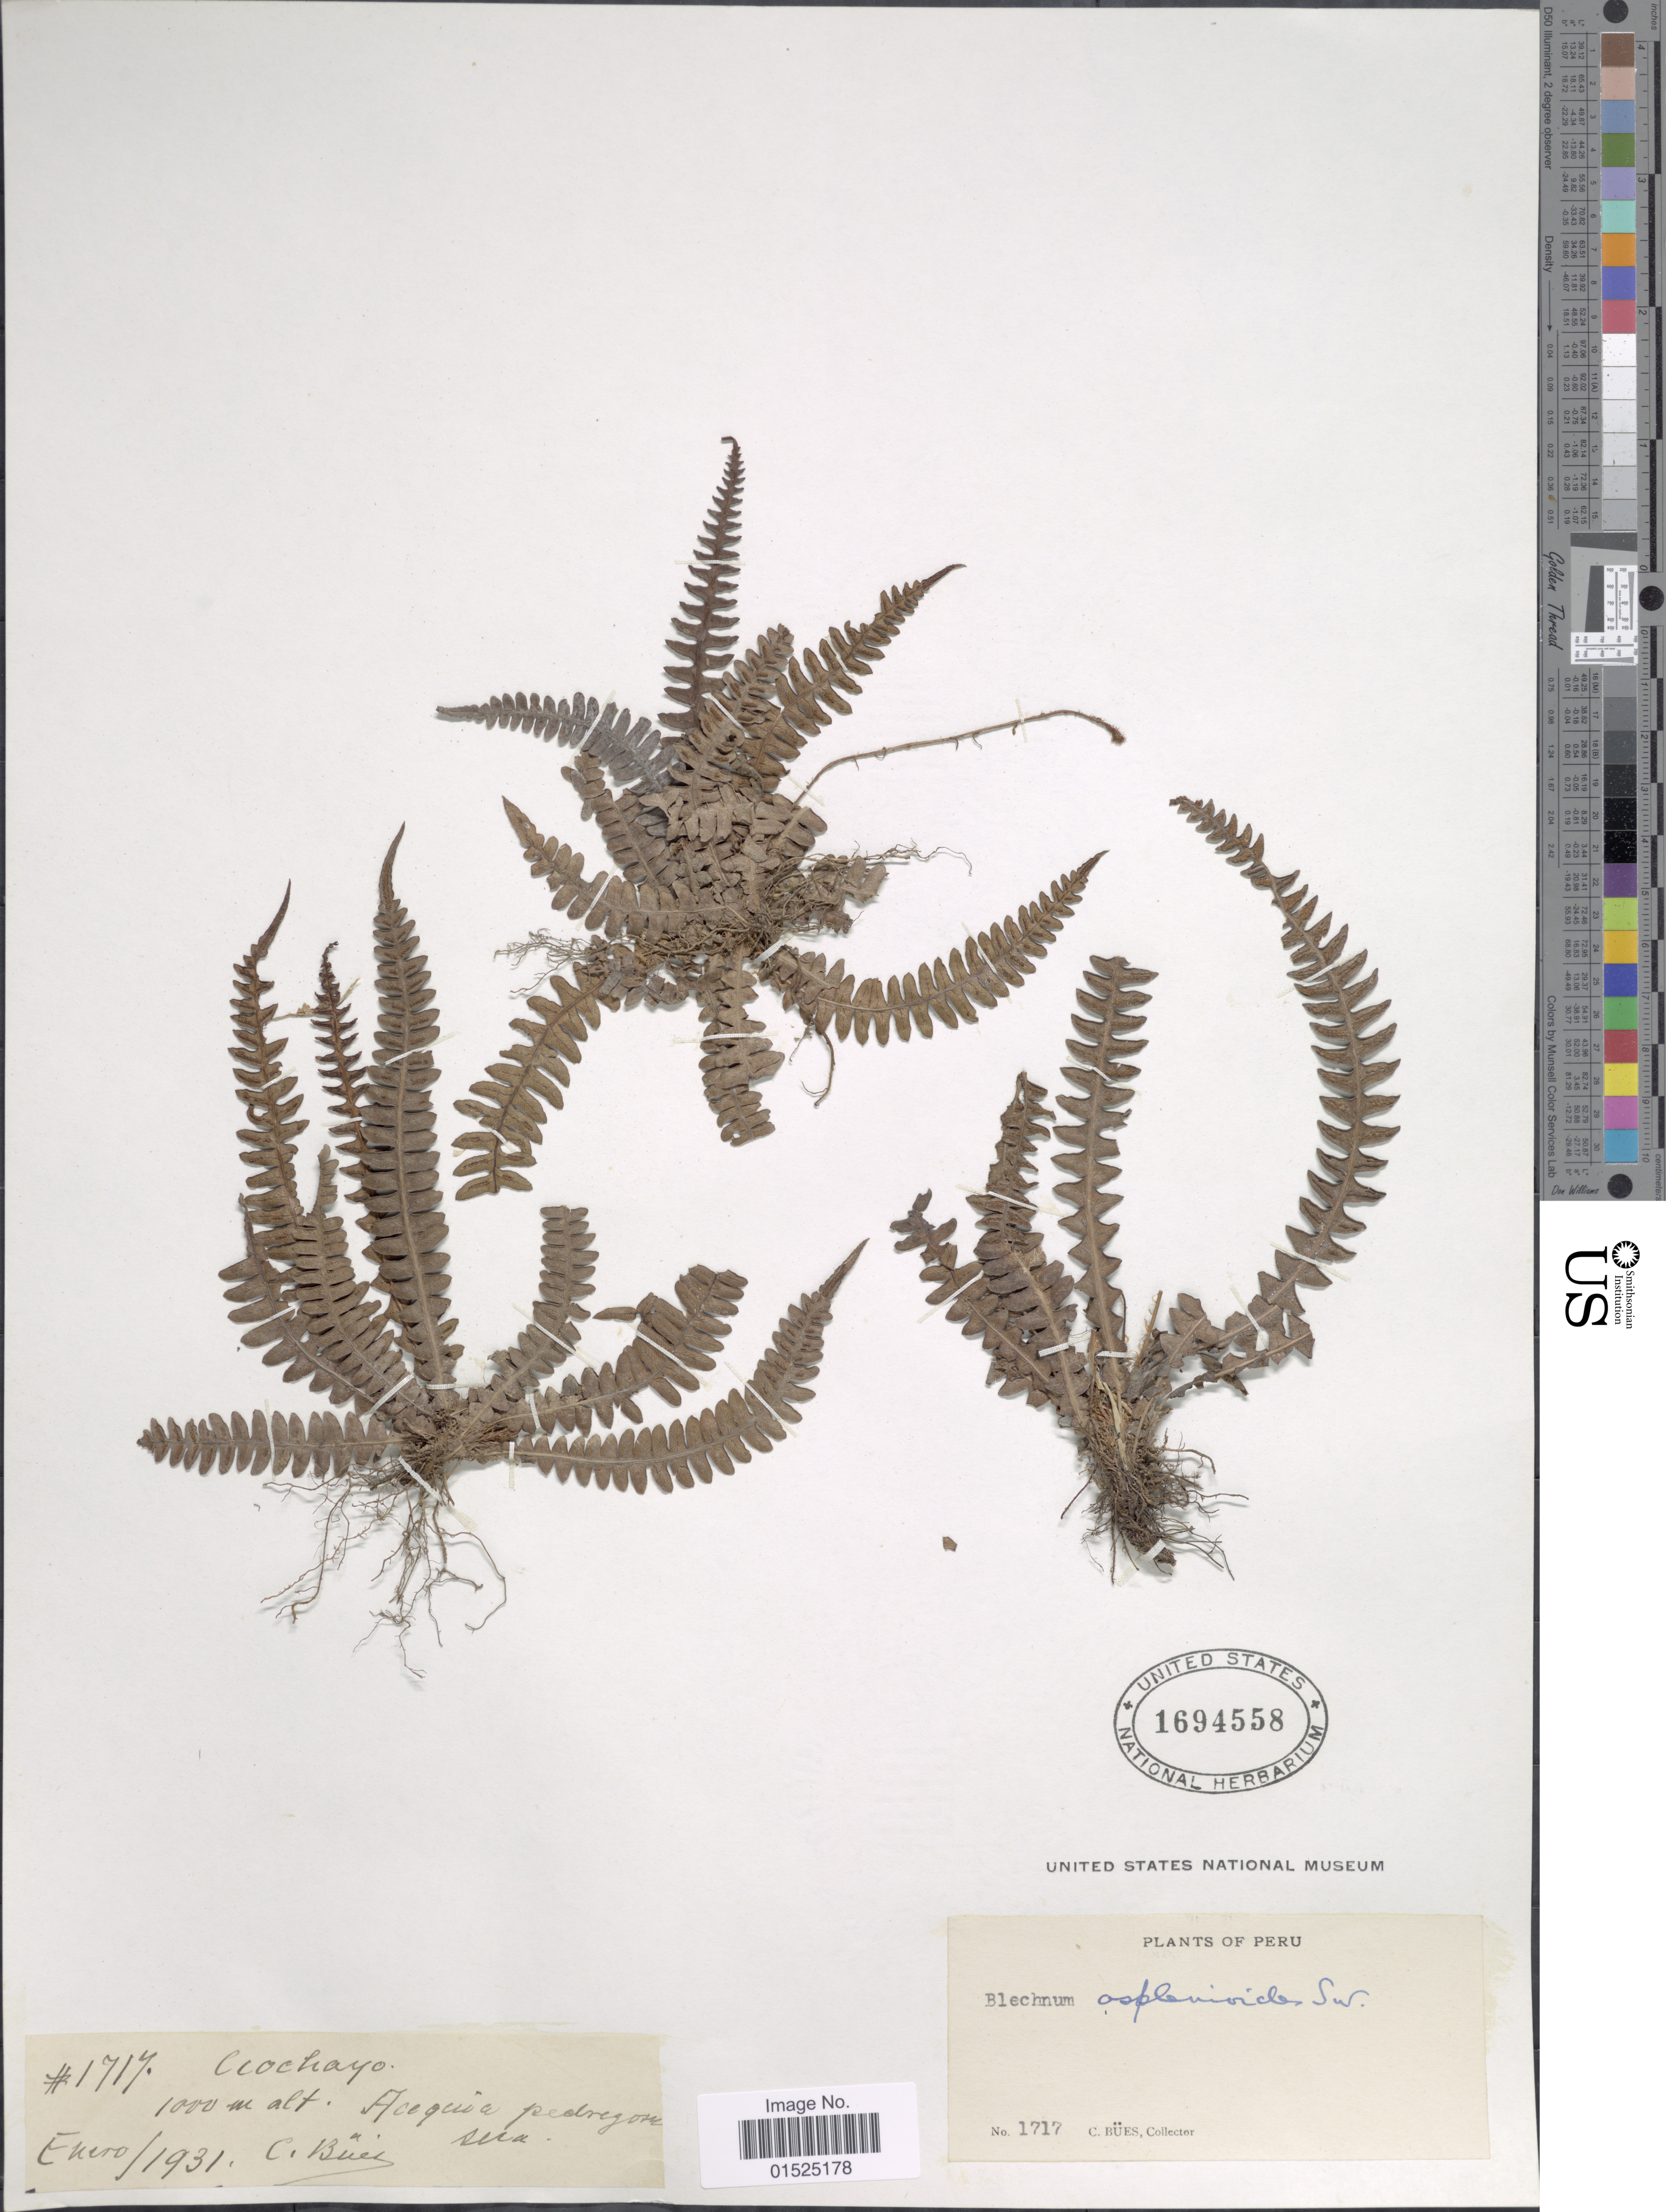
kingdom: Plantae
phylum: Tracheophyta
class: Polypodiopsida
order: Polypodiales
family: Blechnaceae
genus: Blechnum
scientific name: Blechnum asplenioides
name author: Sw.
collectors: C. Bues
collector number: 1717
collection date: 1931-01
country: Peru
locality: Ccochayoc, Acequia, pedregosa seca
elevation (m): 1000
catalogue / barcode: US 1694558